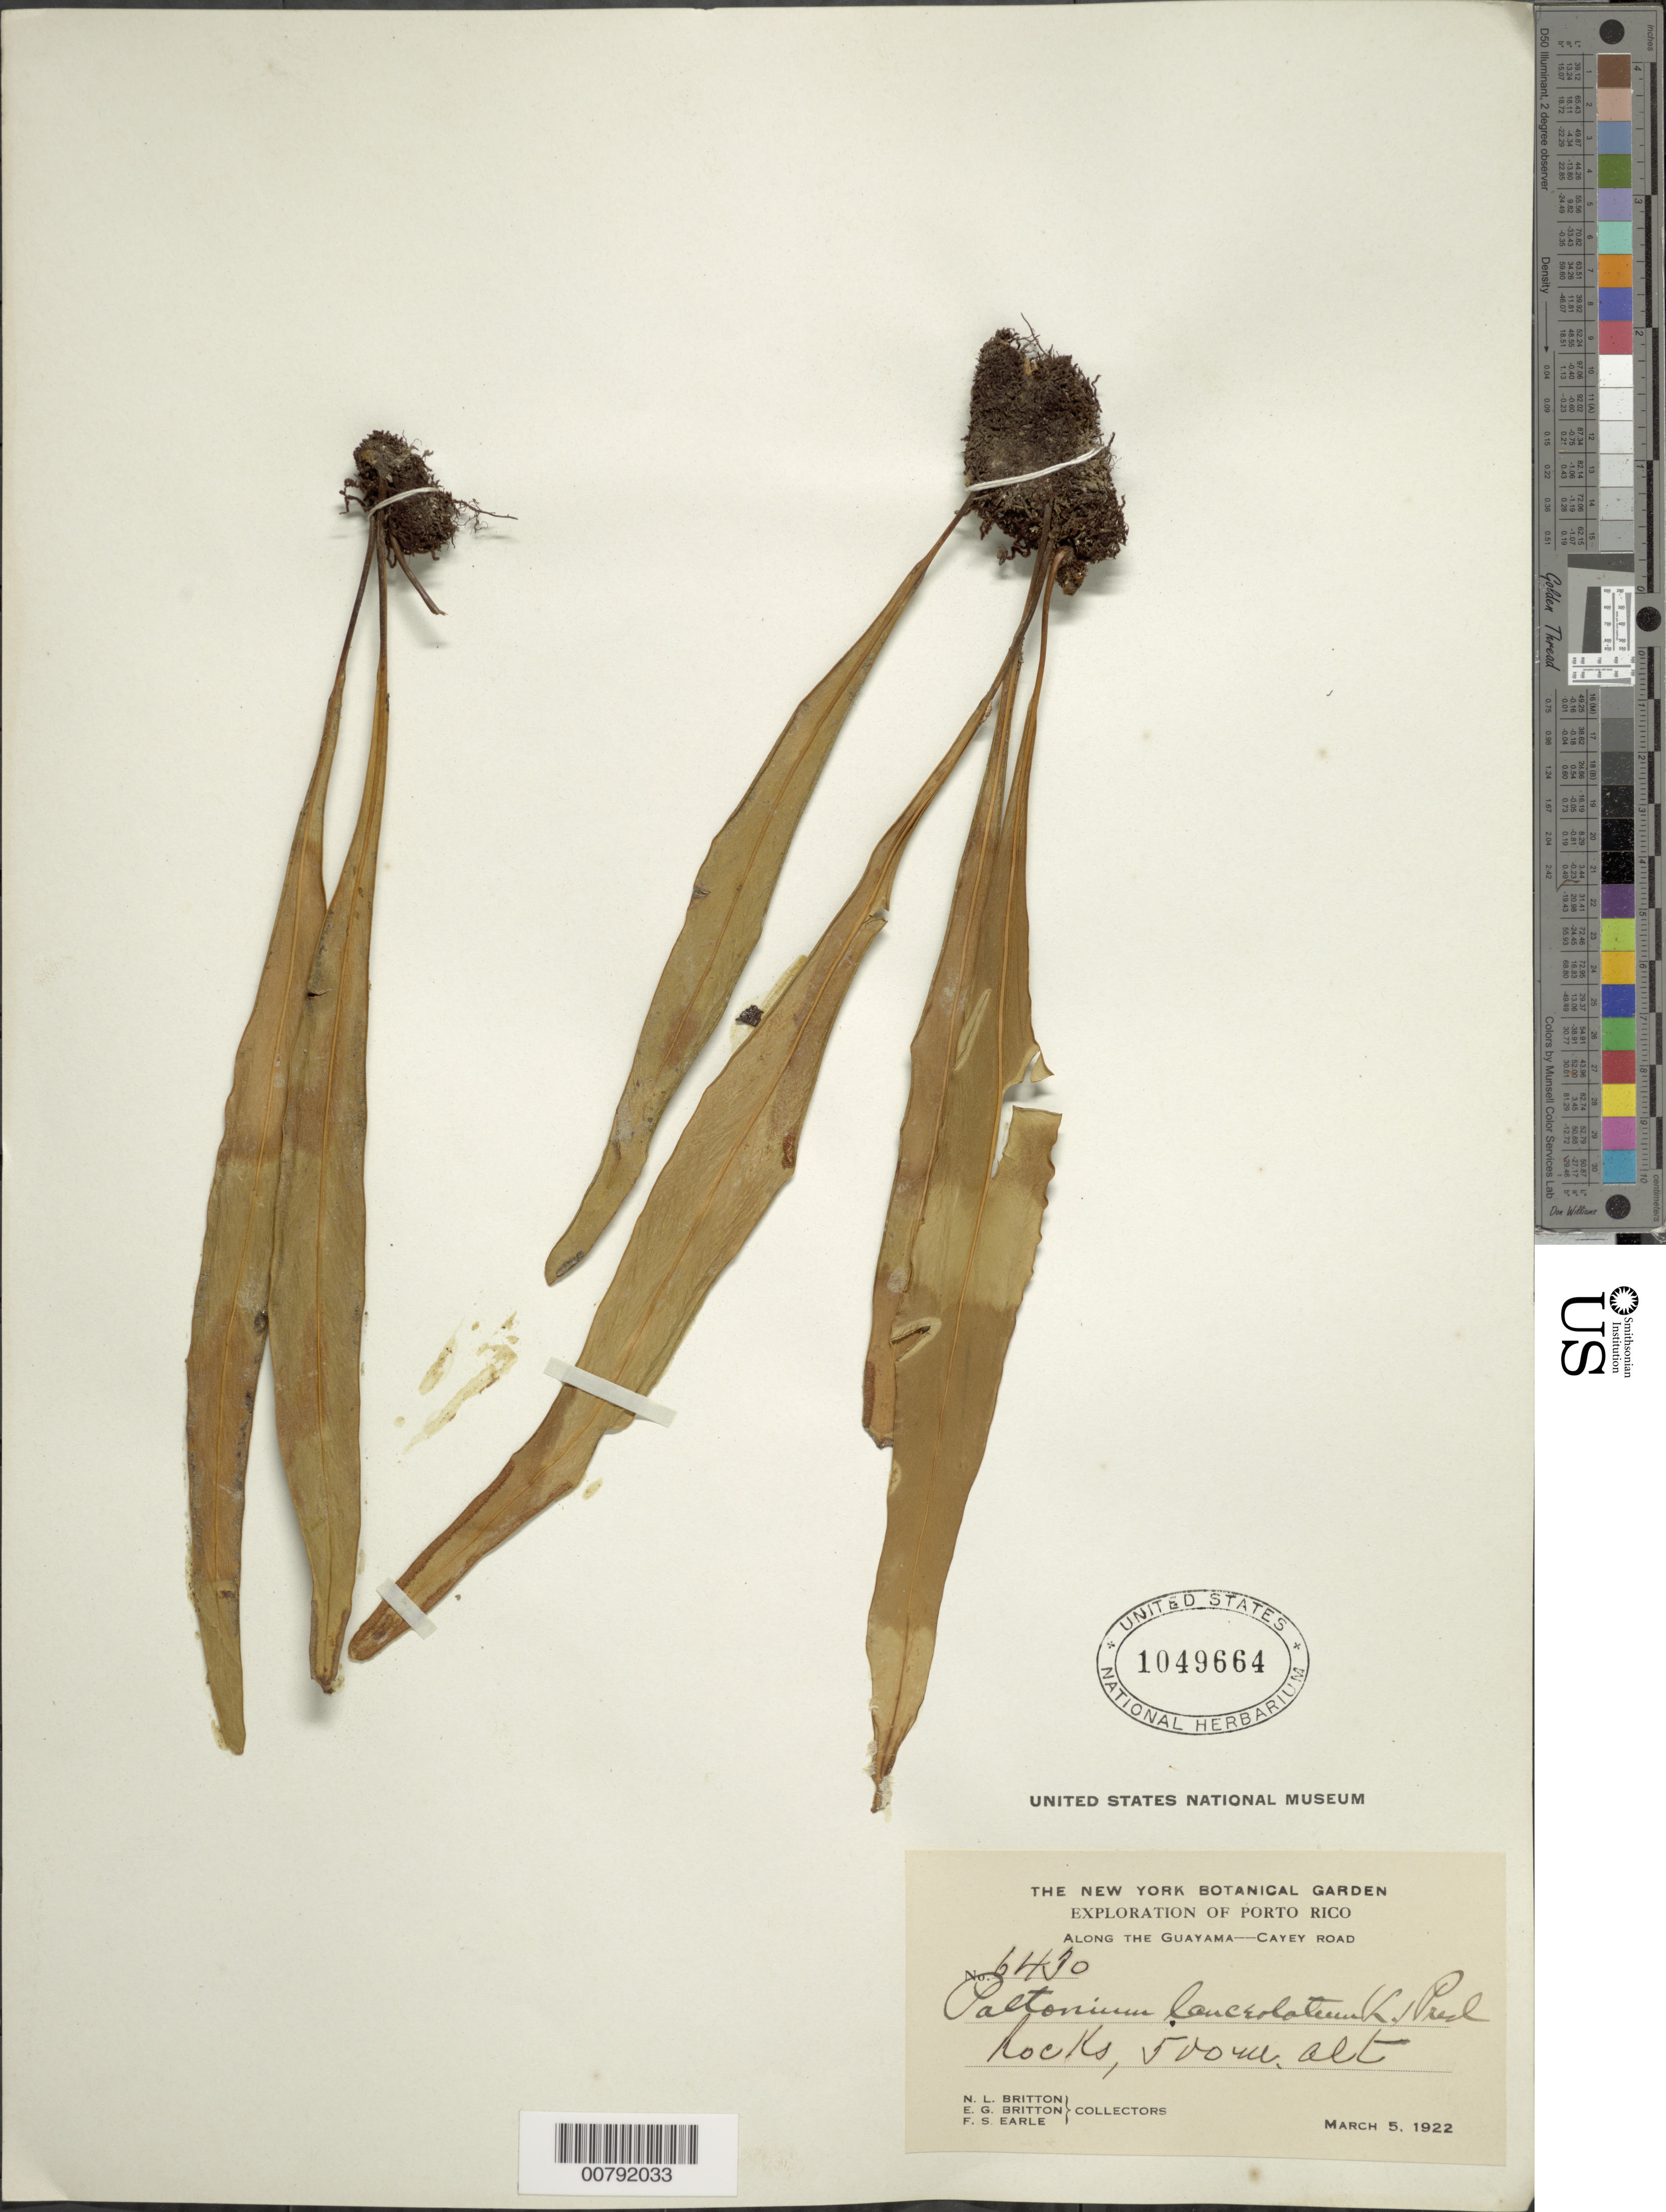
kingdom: Plantae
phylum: Tracheophyta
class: Polypodiopsida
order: Polypodiales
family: Polypodiaceae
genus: Pleopeltis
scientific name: Pleopeltis marginata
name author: A.R. Sm. & Tejero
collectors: N. Britton, E. G. Britton & F. S. Earle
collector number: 6430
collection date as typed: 05 Mar 1922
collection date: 1922-03-05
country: Puerto Rico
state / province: Guayama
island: Puerto Rico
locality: Along The Guayama-Cayey Road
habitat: On rocks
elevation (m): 550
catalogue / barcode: US 1049664